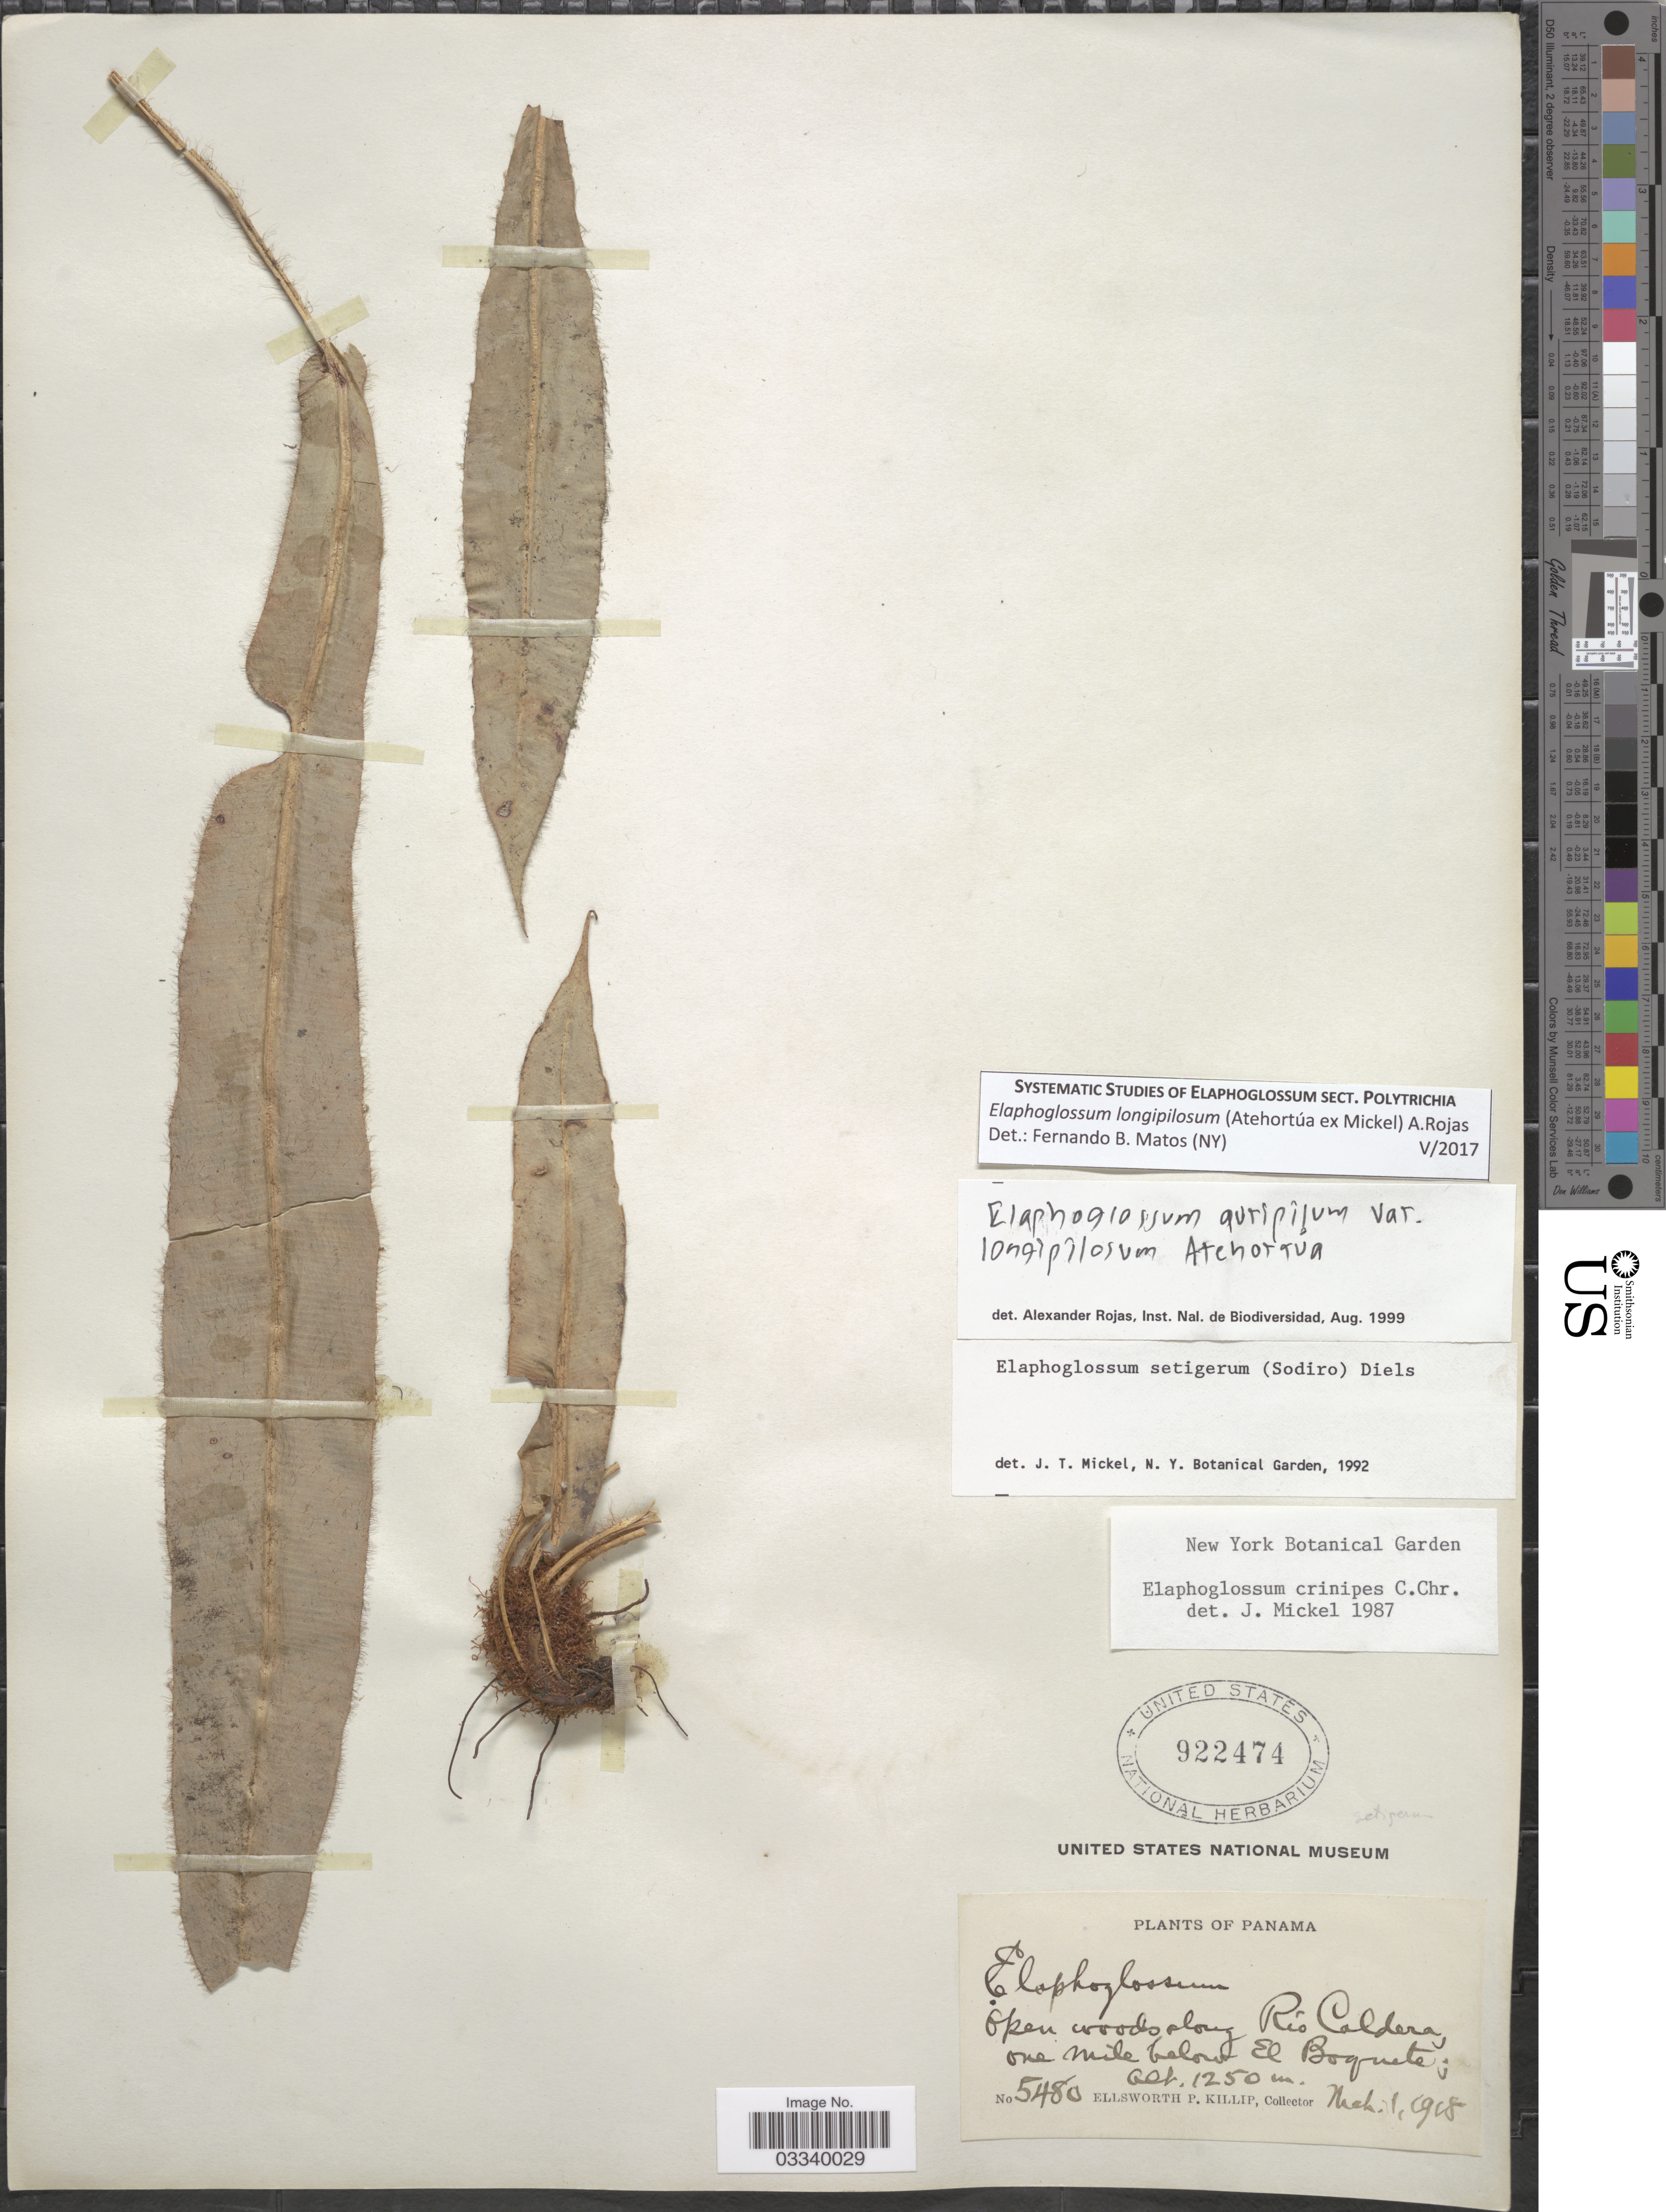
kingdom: Plantae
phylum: Tracheophyta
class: Polypodiopsida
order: Polypodiales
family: Dryopteridaceae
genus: Elaphoglossum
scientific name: Elaphoglossum longipilosum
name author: (Atehortúa) A. Rojas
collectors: E. P. Killip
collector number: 5480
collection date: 1918-03-01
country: Panama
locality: Open woods along Rio Caldera, one mile below El Boquete.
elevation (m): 1250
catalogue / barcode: US 922474